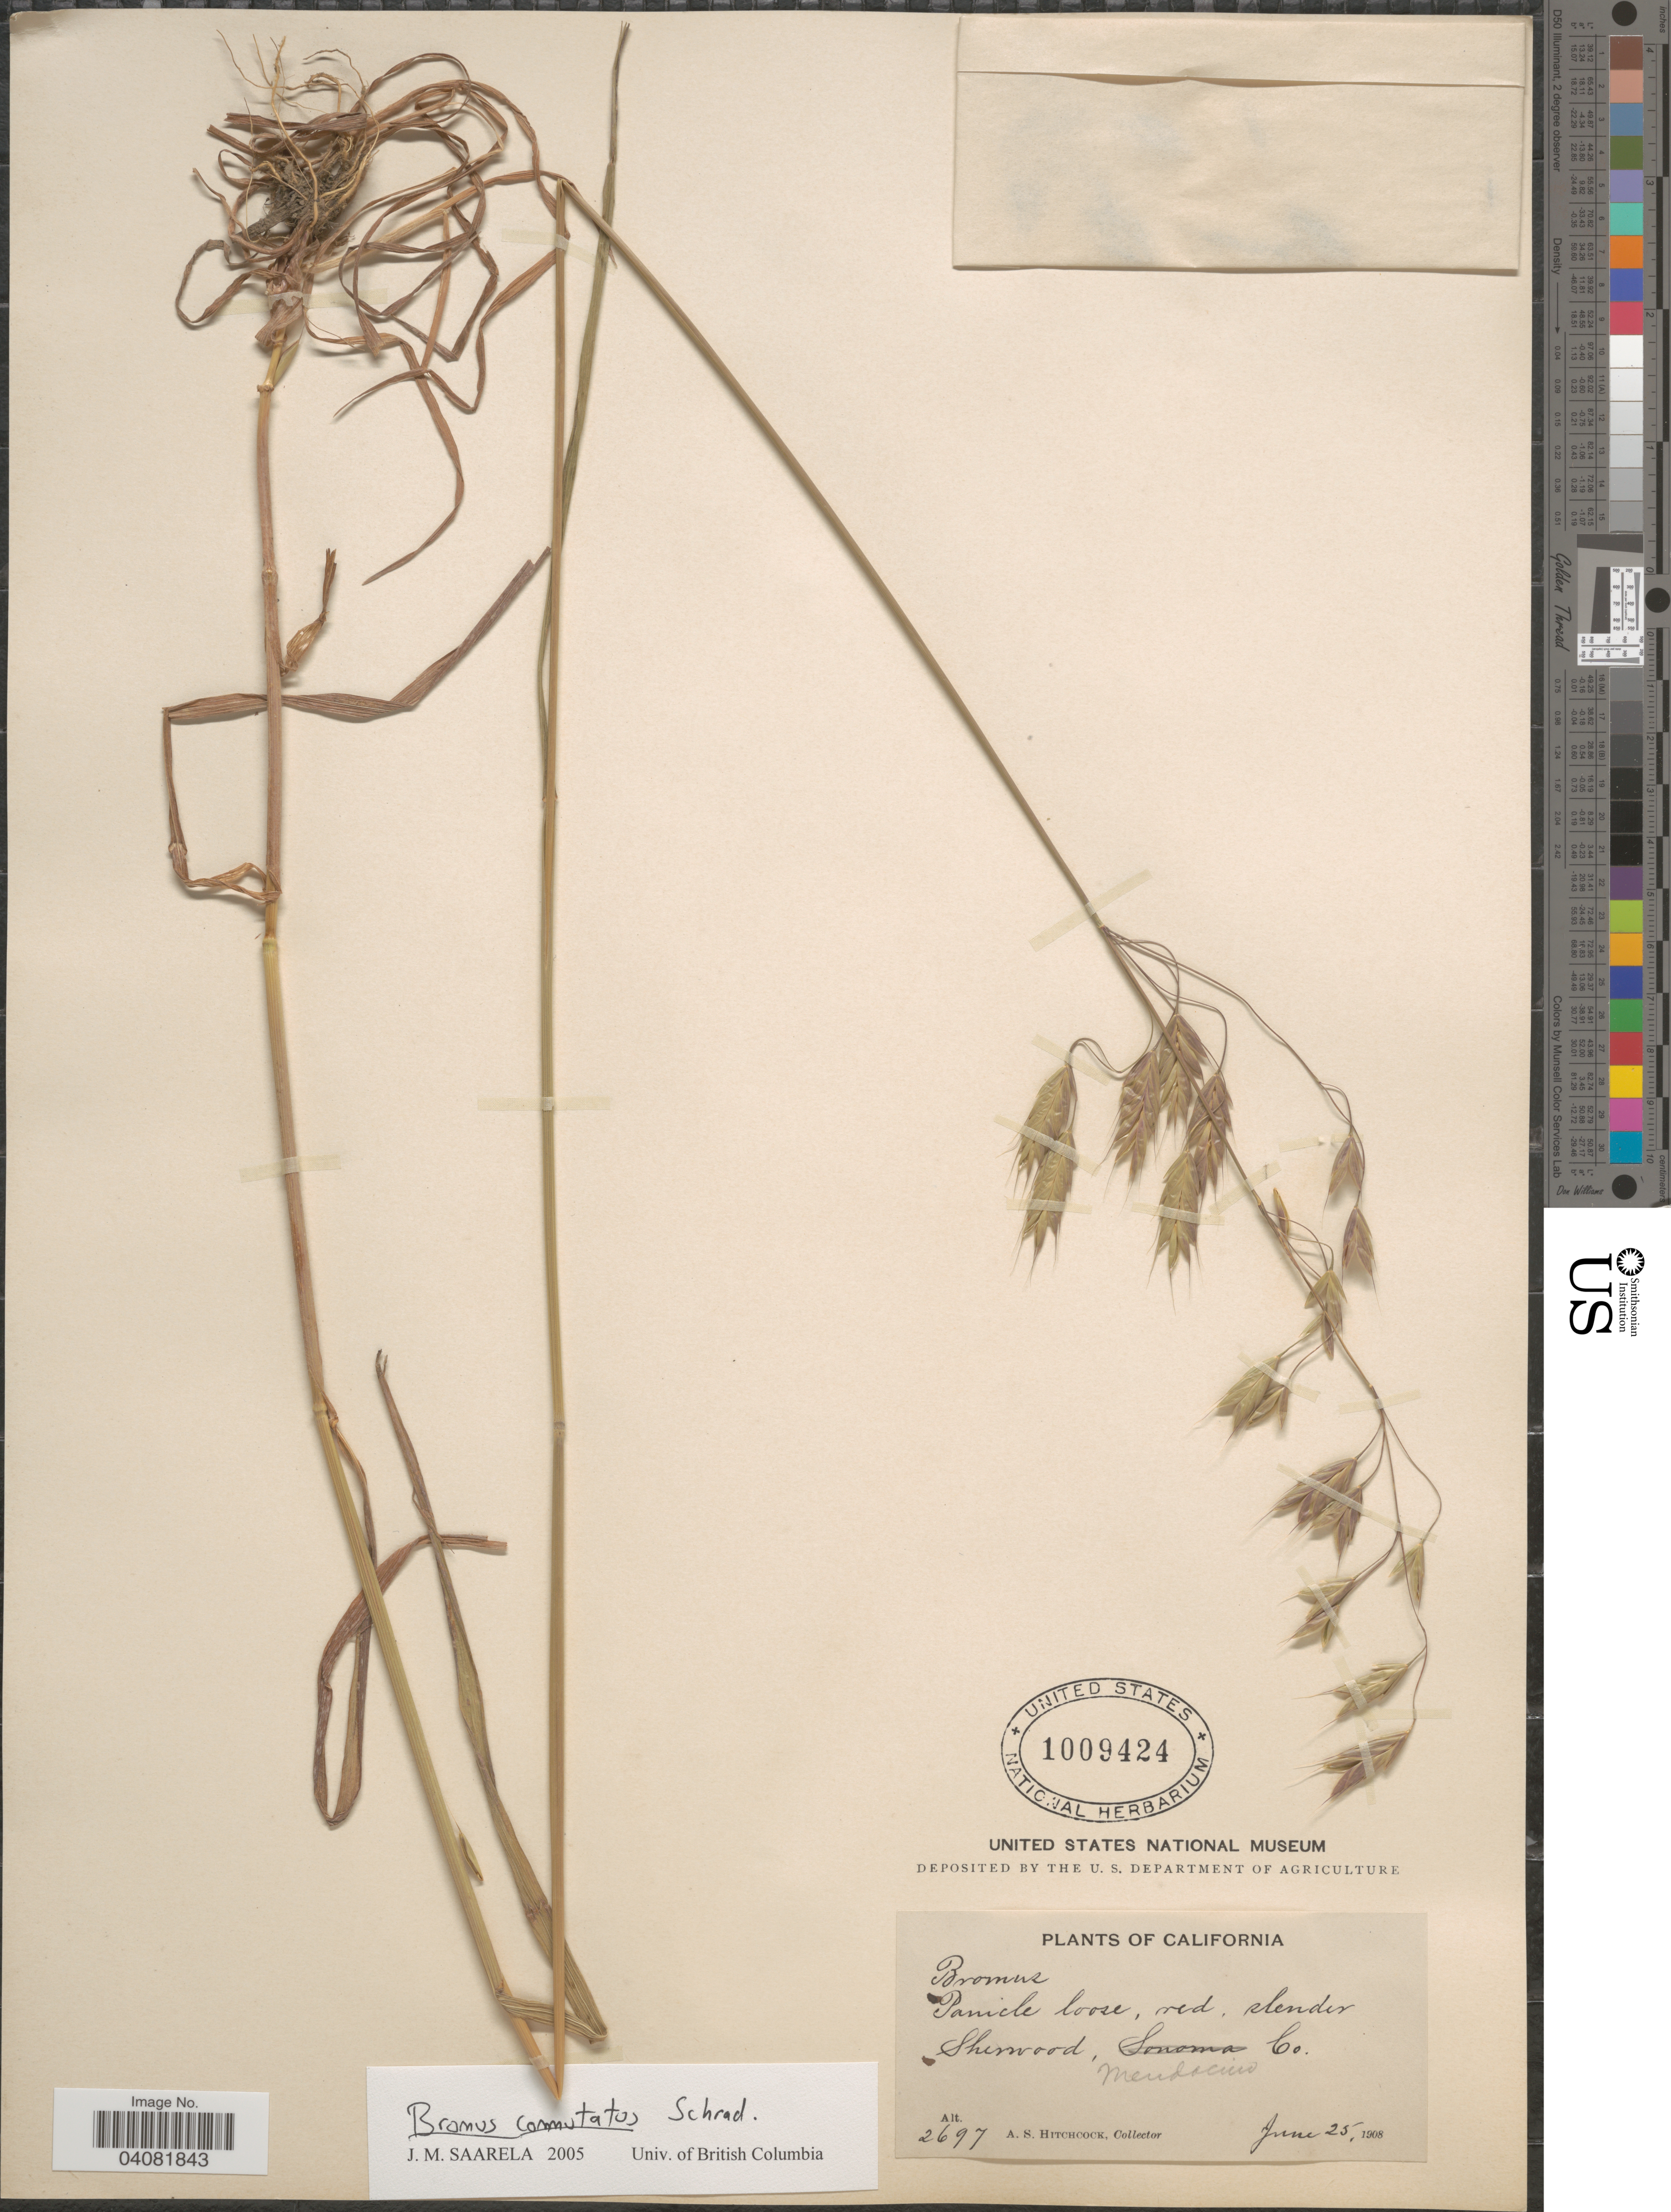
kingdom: Plantae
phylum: Tracheophyta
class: Liliopsida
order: Poales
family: Poaceae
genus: Bromus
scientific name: Bromus commutatus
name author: Schrad.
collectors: A. S. Hitchcock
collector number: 2697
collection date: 1908-06-25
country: United States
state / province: California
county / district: Mendocino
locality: Sherwood, Mendocino Co.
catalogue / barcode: US 1009424